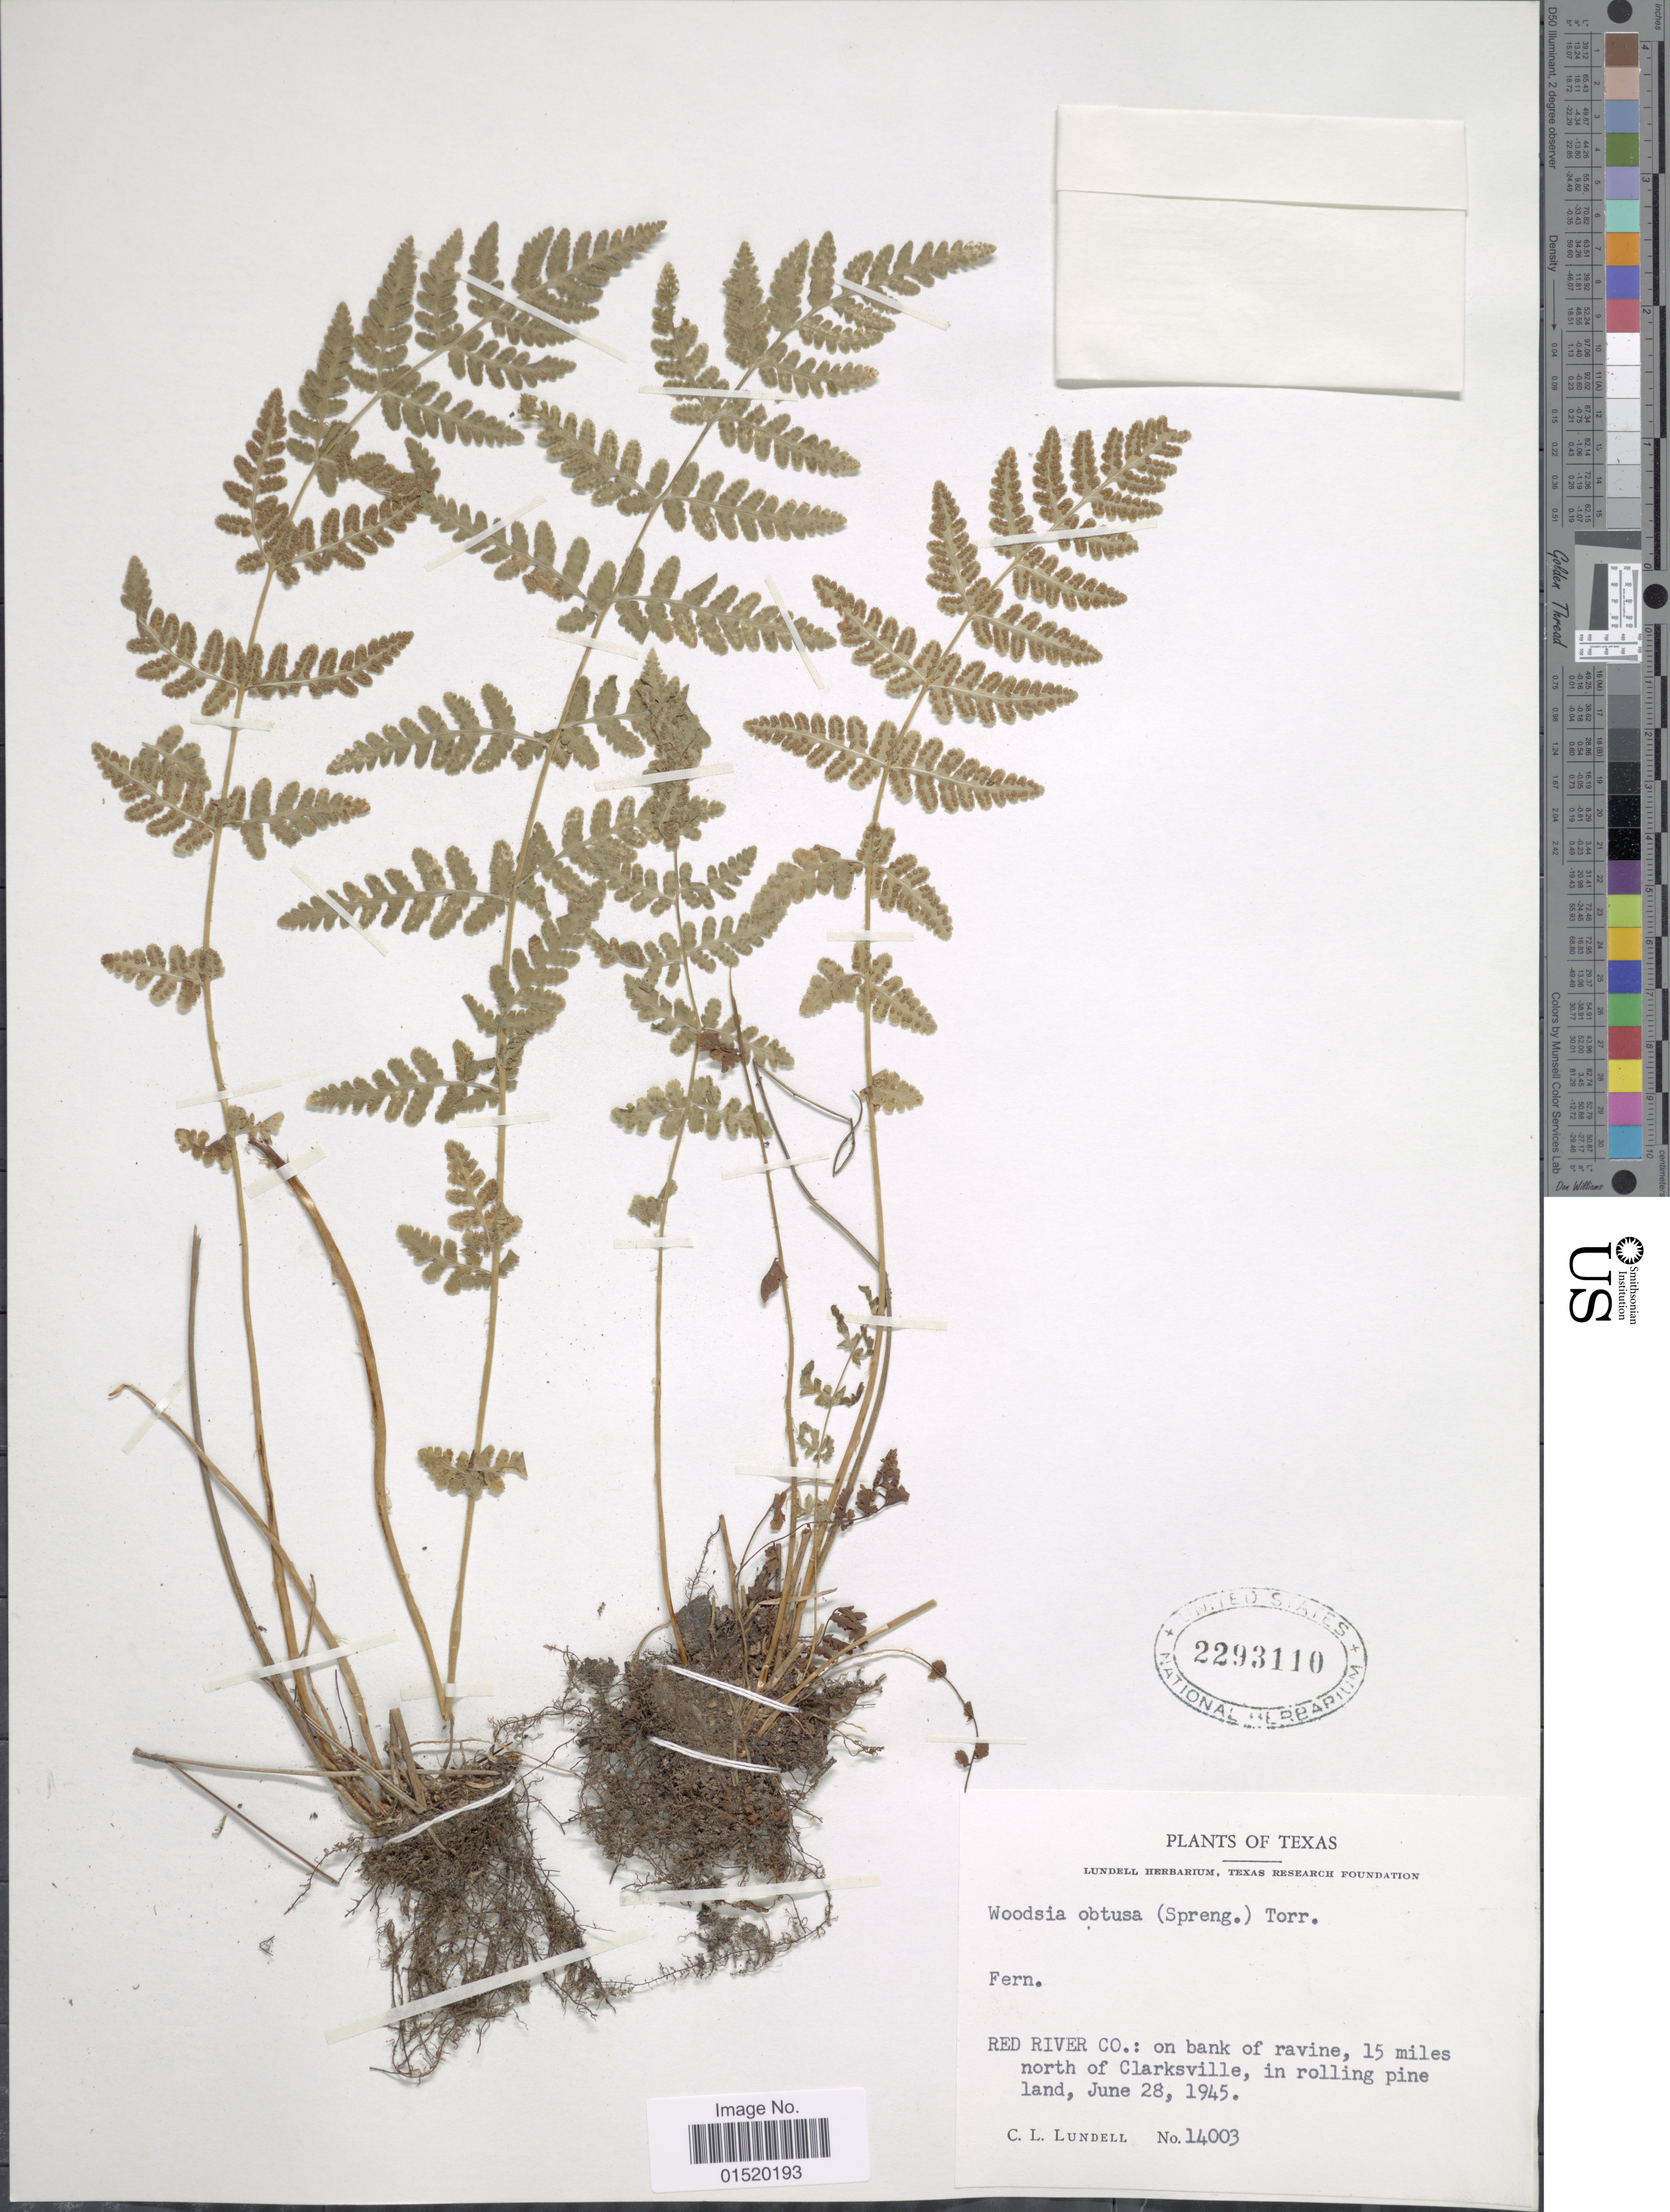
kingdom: Plantae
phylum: Tracheophyta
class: Polypodiopsida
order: Polypodiales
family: Woodsiaceae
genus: Woodsia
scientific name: Woodsia obtusa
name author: (Spreng.) Torr.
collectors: C. L. Lundell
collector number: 14003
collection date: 1945-06-28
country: United States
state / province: Texas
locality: Red River Co: on bank of ravine, 15 miles north of Clarksville, in rolling pineland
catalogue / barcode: US 2293110